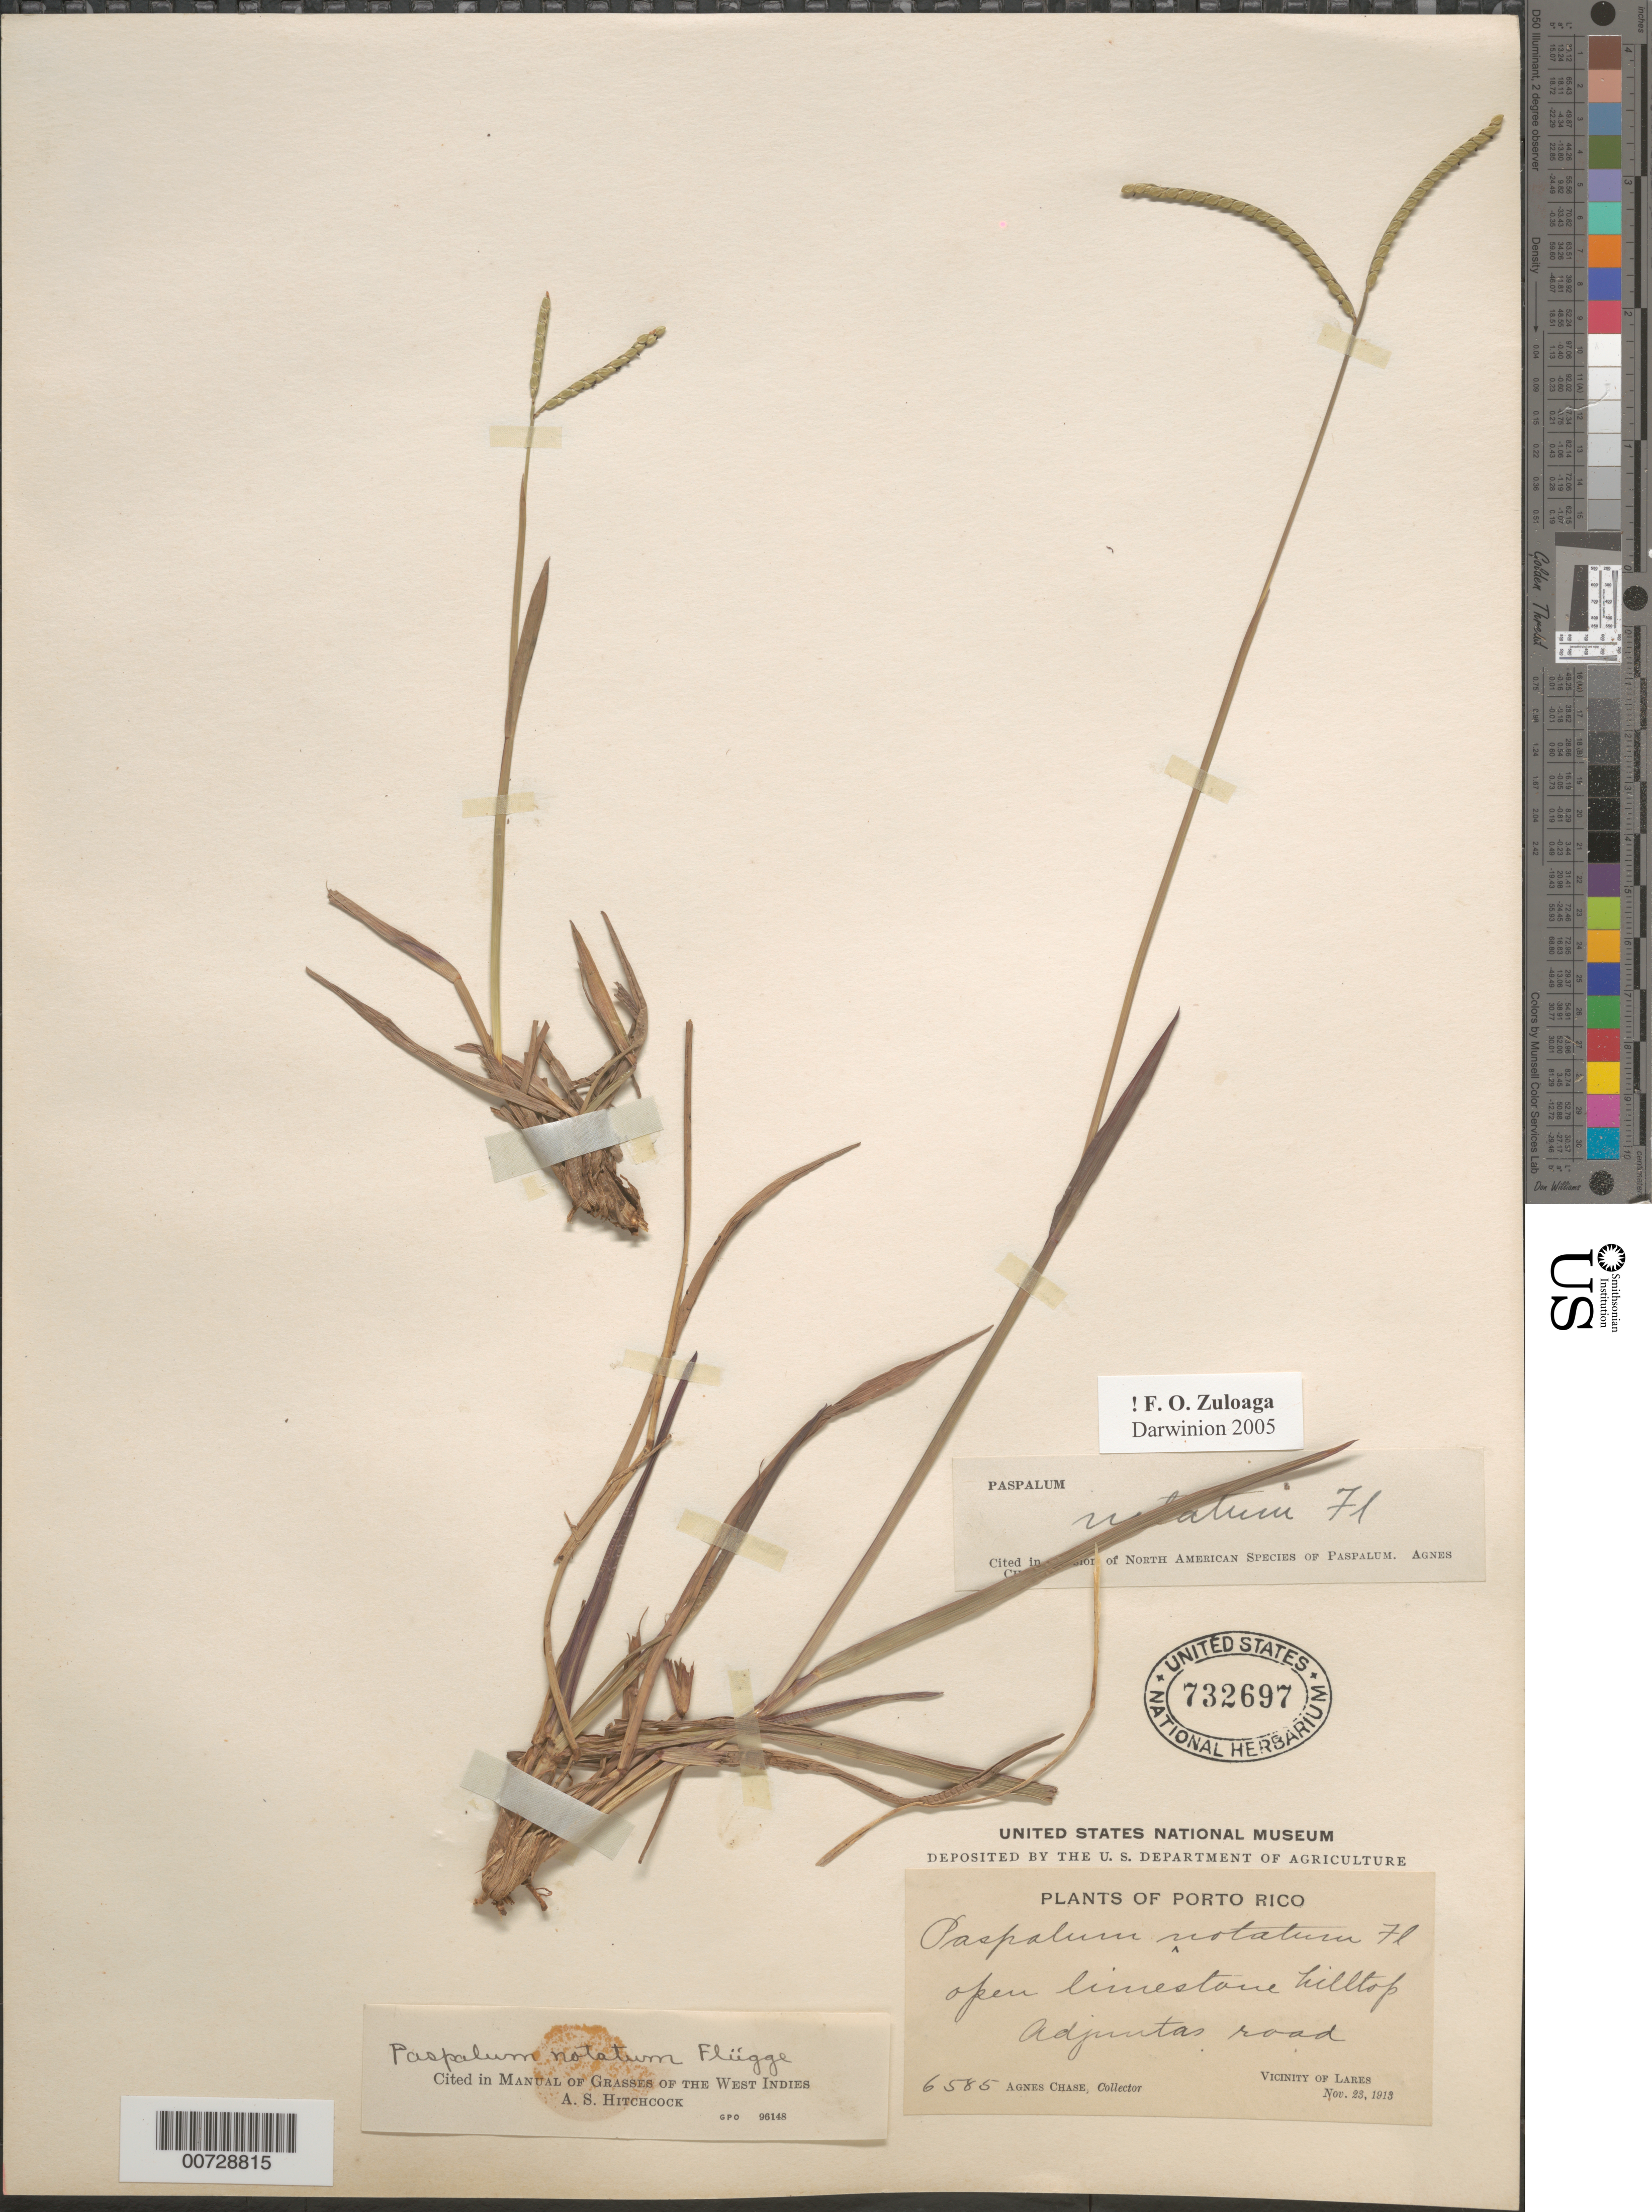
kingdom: Plantae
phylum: Tracheophyta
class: Liliopsida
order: Poales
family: Poaceae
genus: Paspalum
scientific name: Paspalum notatum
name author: Flüggé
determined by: Hitchcock, Albert S.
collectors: A. Chase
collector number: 6585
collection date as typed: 23 Nov 1913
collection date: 1913-11-23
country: Puerto Rico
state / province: Lares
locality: Lares, vic of; Adjuntas Road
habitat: Open limetsone hilltop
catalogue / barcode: US 732697